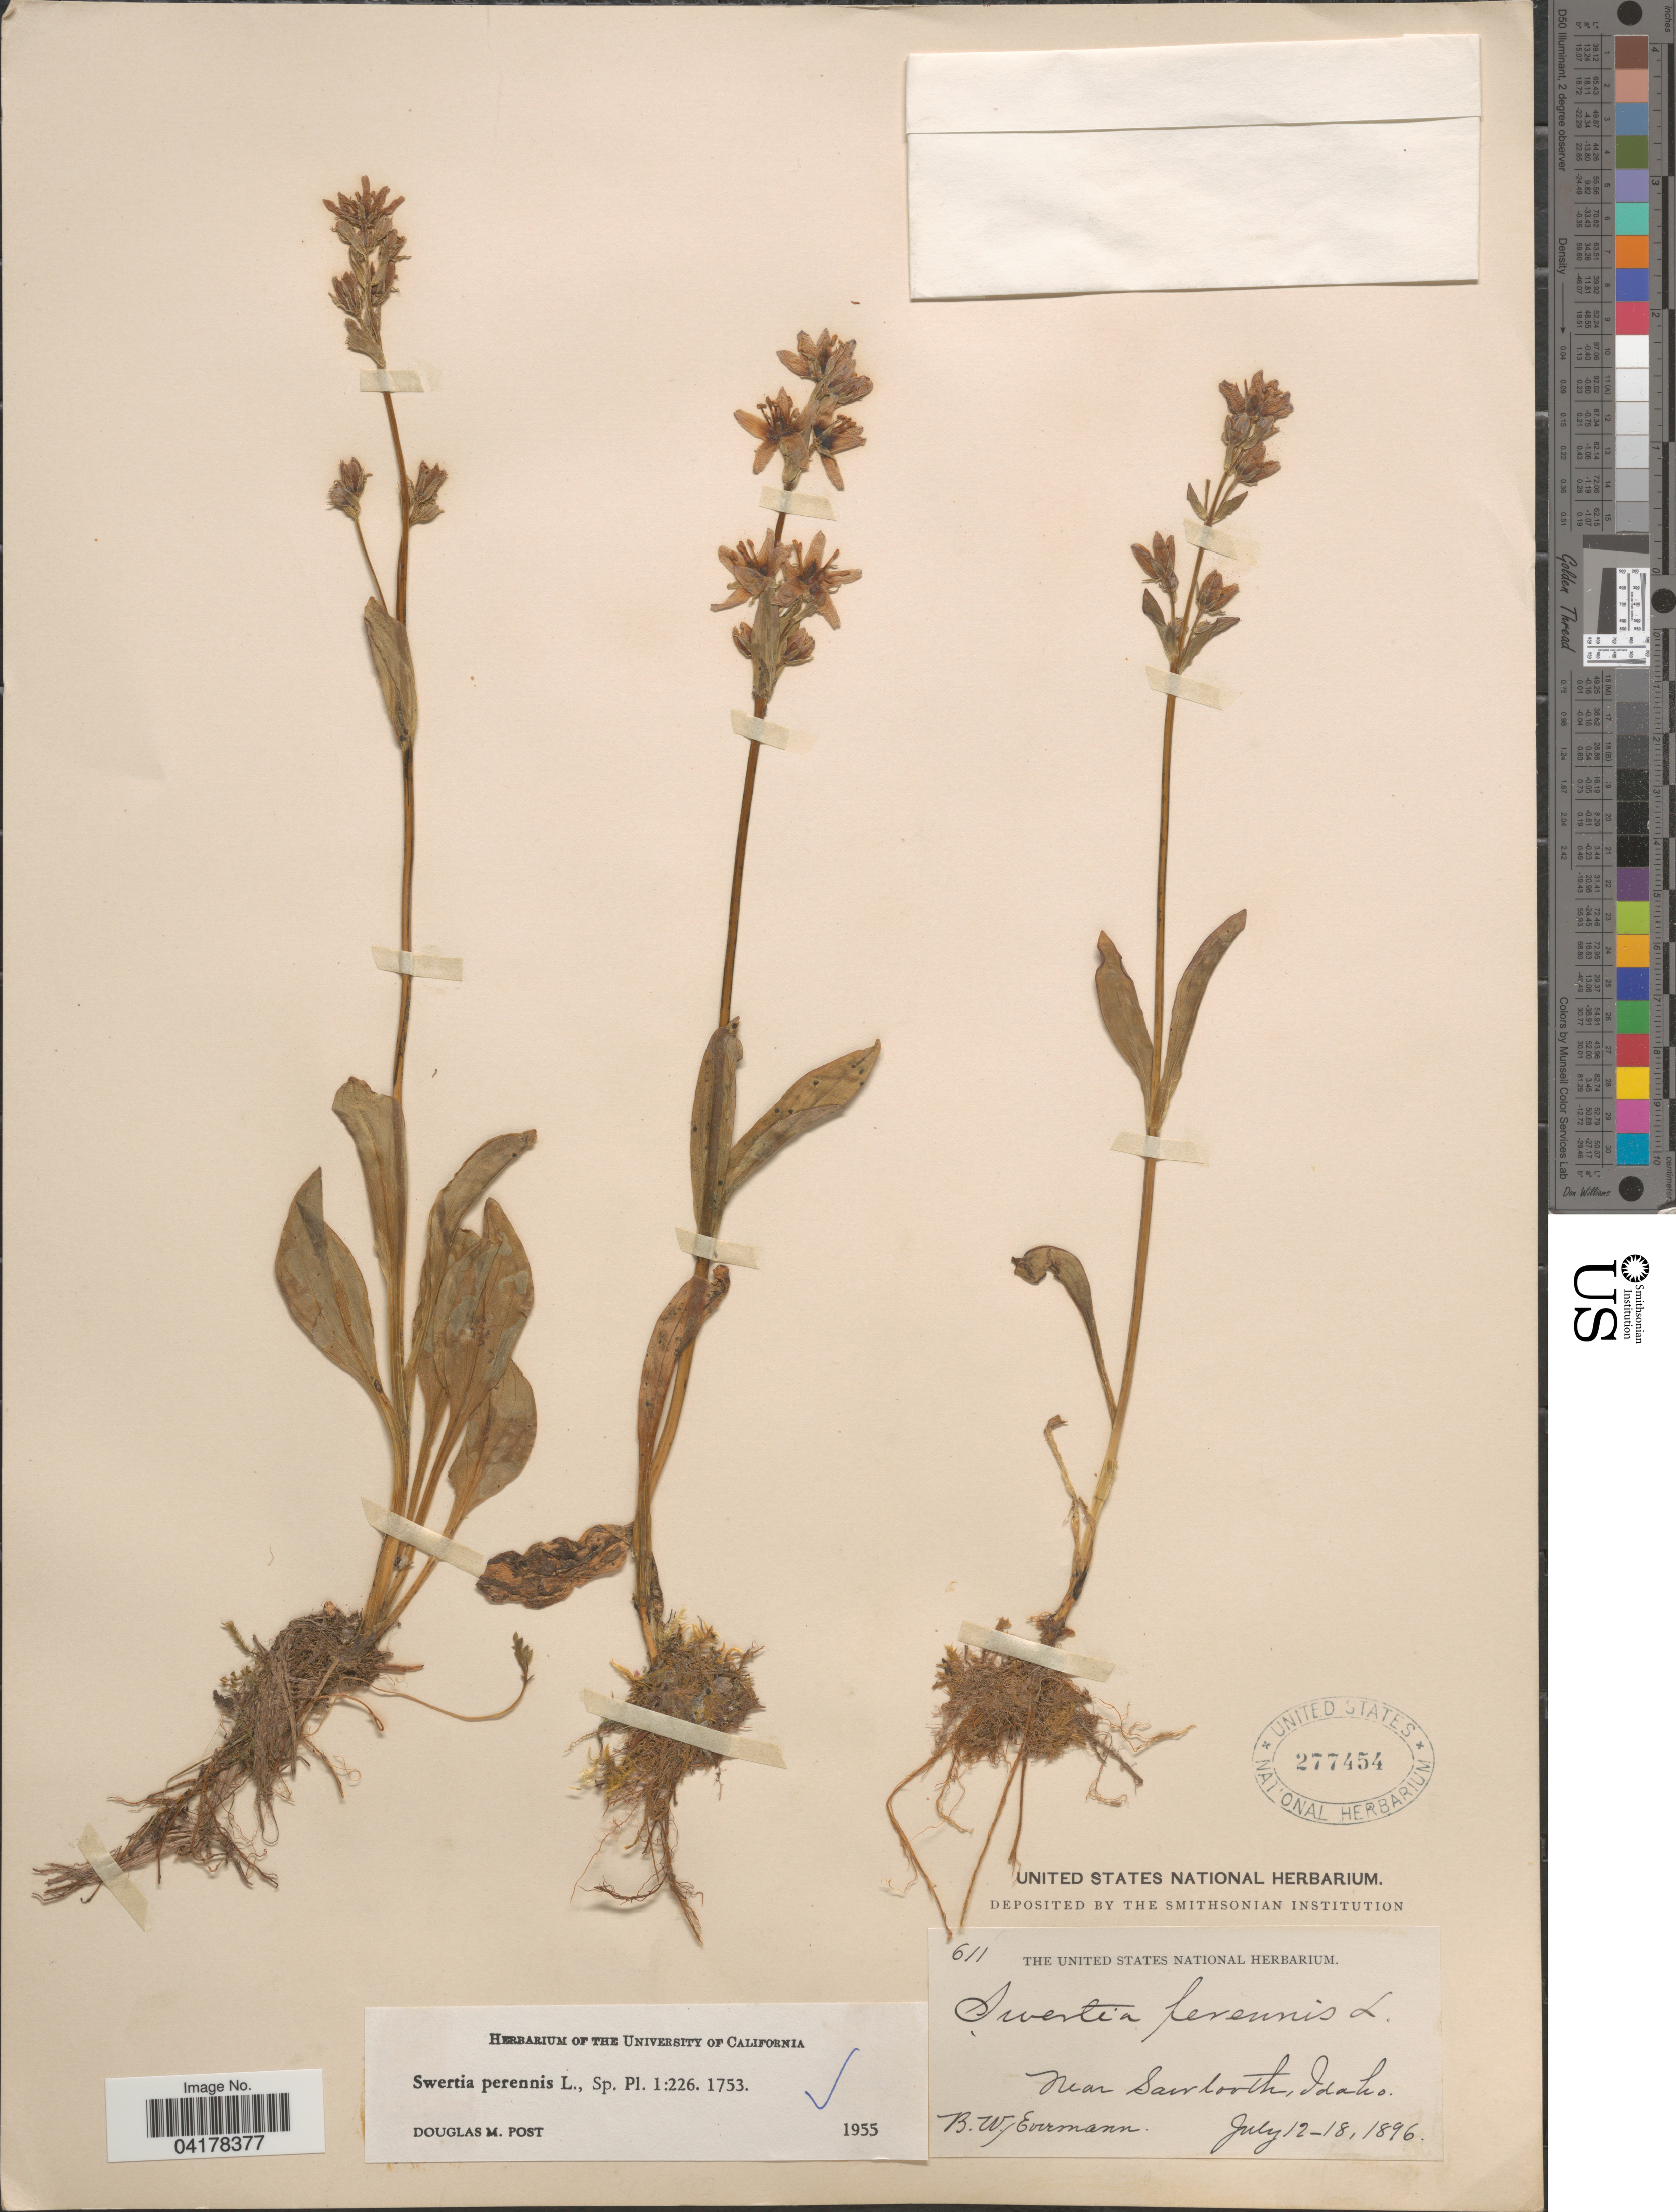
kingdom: Plantae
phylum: Tracheophyta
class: Magnoliopsida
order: Gentianales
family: Gentianaceae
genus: Swertia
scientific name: Swertia perennis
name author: L.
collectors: B. W. Evermann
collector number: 611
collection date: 1896-07-12/1896-07-18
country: United States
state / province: Idaho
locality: Near Sawtooth.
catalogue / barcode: US 277454